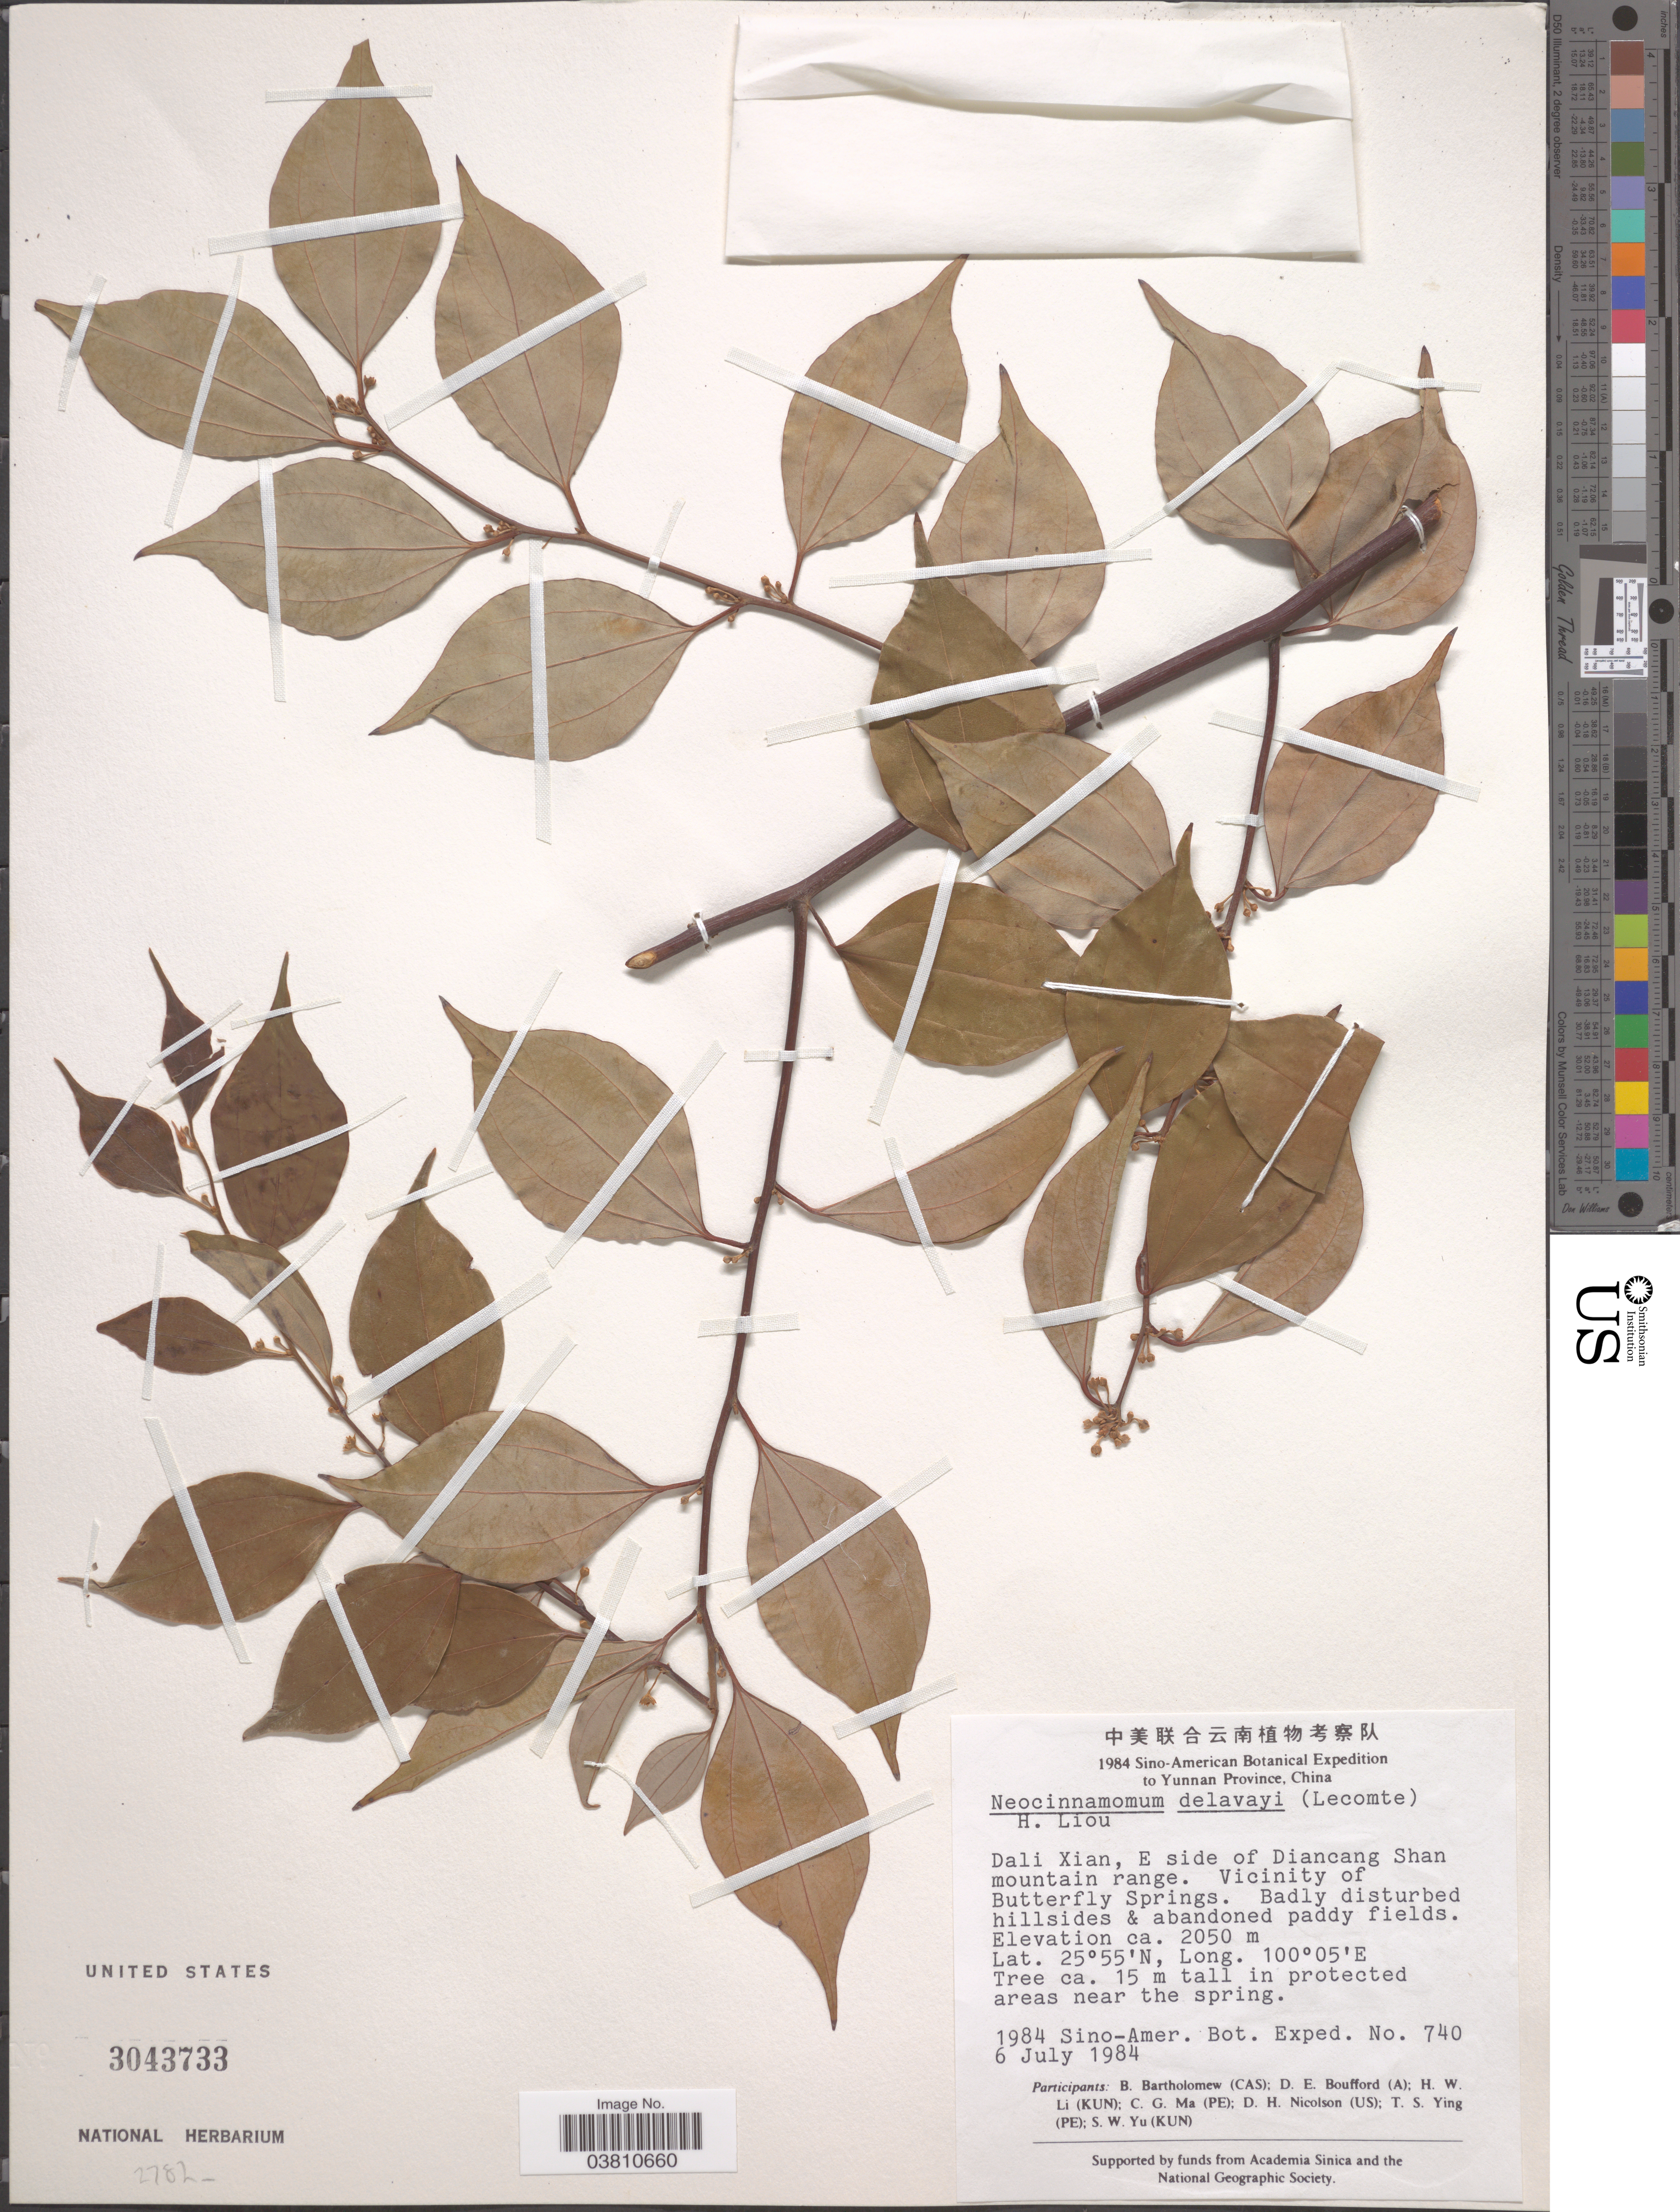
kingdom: Plantae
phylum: Tracheophyta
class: Magnoliopsida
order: Laurales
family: Lauraceae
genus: Neocinnamomum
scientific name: Neocinnamomum delavayi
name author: H. Liu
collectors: Sino-Amer. Bot. Exped. 1984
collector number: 740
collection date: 1984-07-06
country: China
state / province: Yunnan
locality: Dali Xian, E side of Diancang Shan mountain range. Vicinity of Butterfly Springs. In protected areas near the spring.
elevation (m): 2050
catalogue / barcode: US 3043733